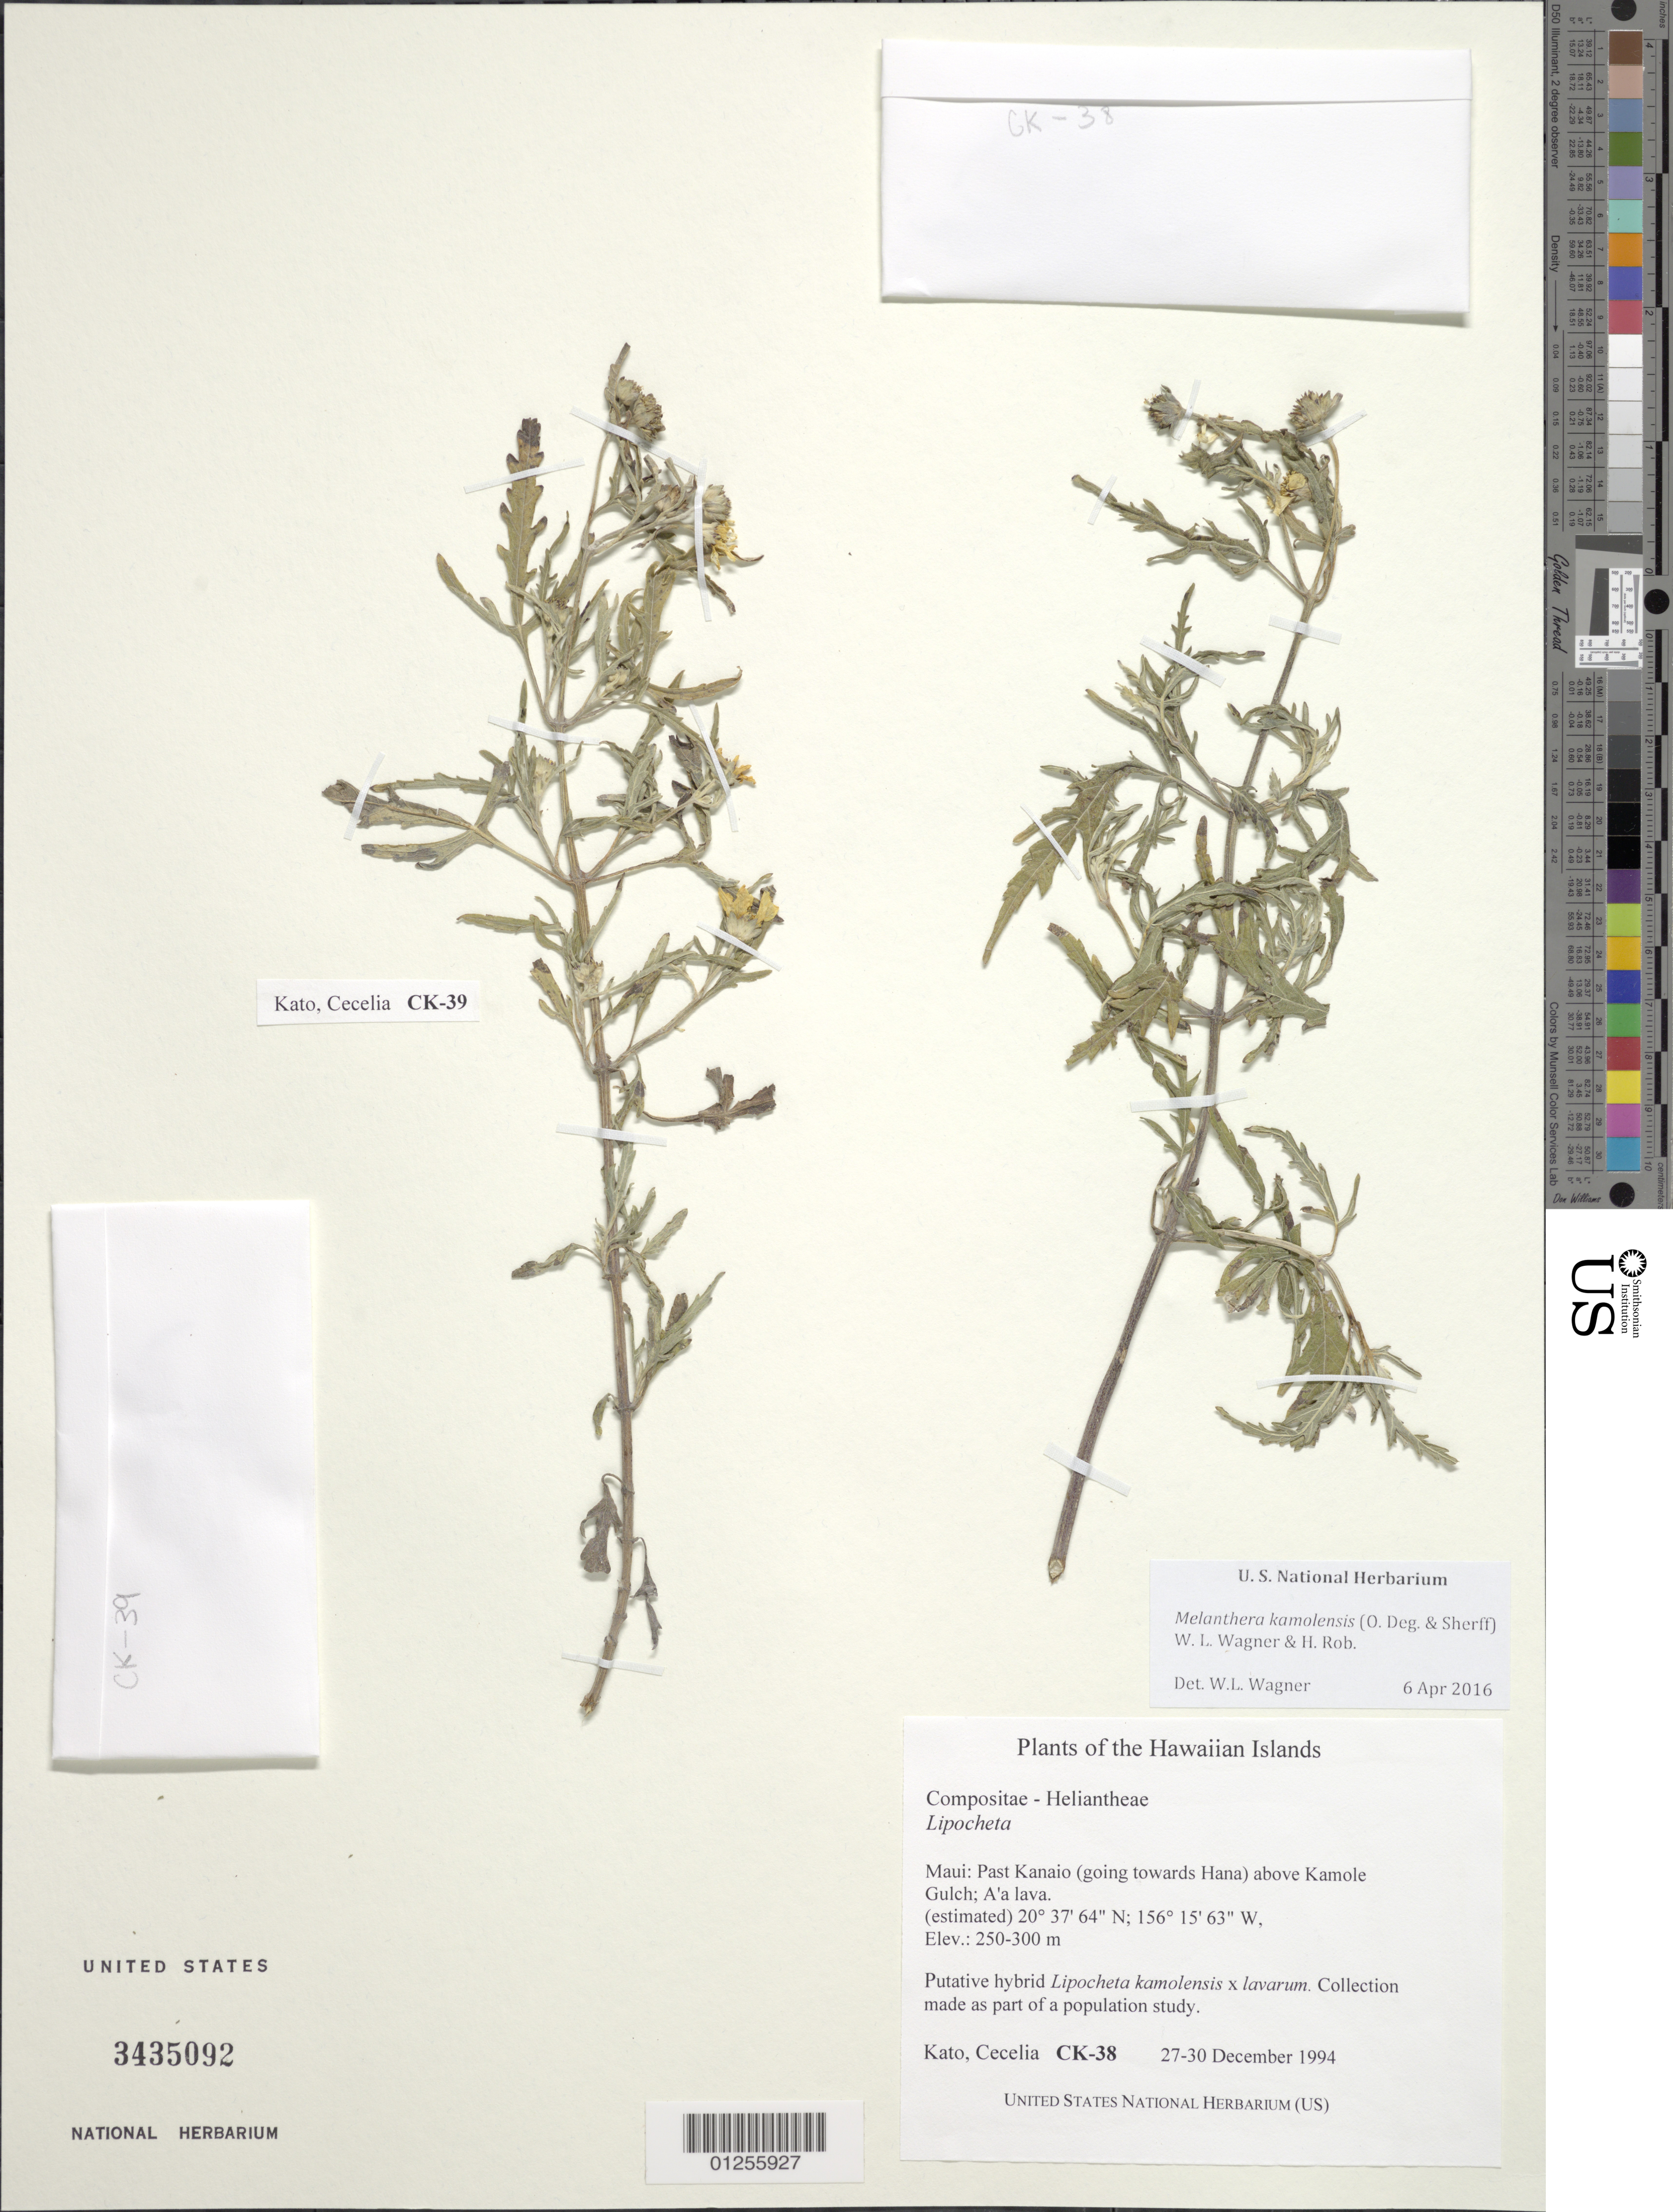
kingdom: Plantae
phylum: Tracheophyta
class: Magnoliopsida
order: Asterales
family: Asteraceae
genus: Wollastonia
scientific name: Wollastonia kamolensis x W. lavarum (Gaudich.) Orchard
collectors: C. Kato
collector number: CK-38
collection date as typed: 27 - 30 Dec 1994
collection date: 1994-12-27/1994-12-30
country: United States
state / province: Hawaii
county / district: Maui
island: Maui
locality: Past Kanaio (going towards Hana) above Kamole Gulch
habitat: A'a lava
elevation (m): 250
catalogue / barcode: US 3435092